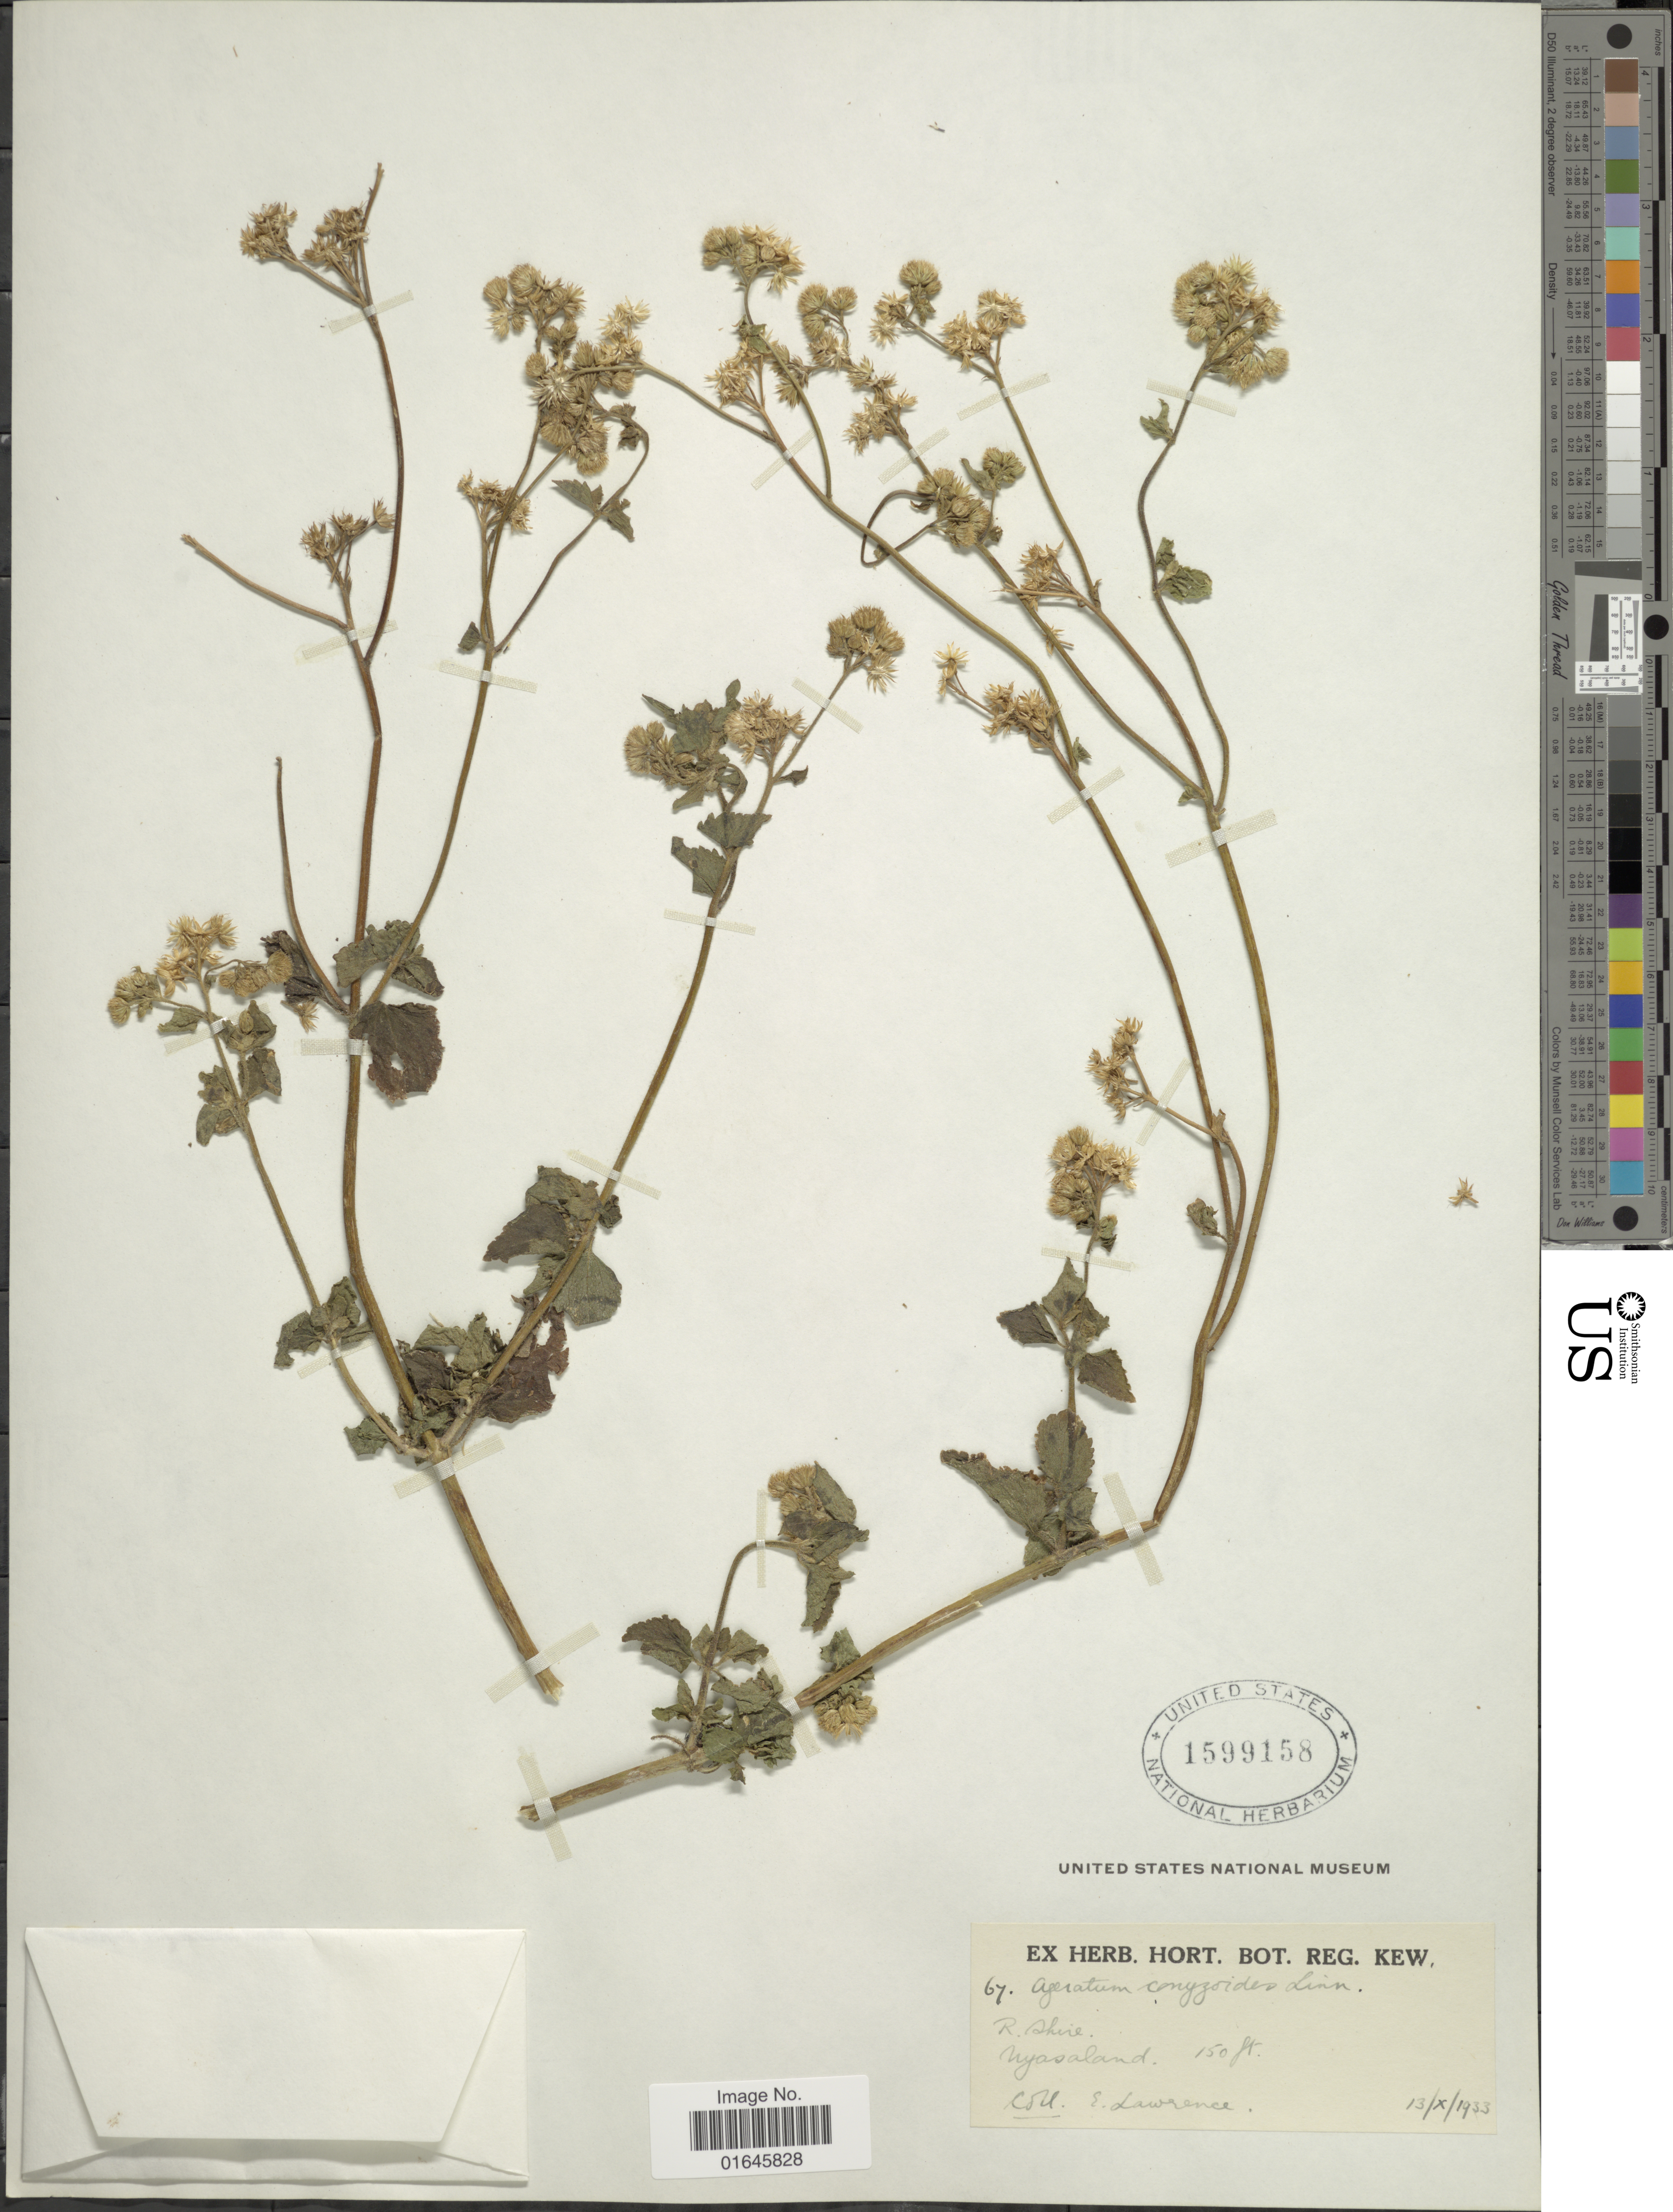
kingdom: Plantae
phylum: Tracheophyta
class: Magnoliopsida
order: Asterales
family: Asteraceae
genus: Ageratum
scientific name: Ageratum conyzoides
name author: L.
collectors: A. Lawrance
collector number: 67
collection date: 1933-10-13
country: Malawi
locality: Nyasaland, R. Shire.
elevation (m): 46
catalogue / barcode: US 1599158